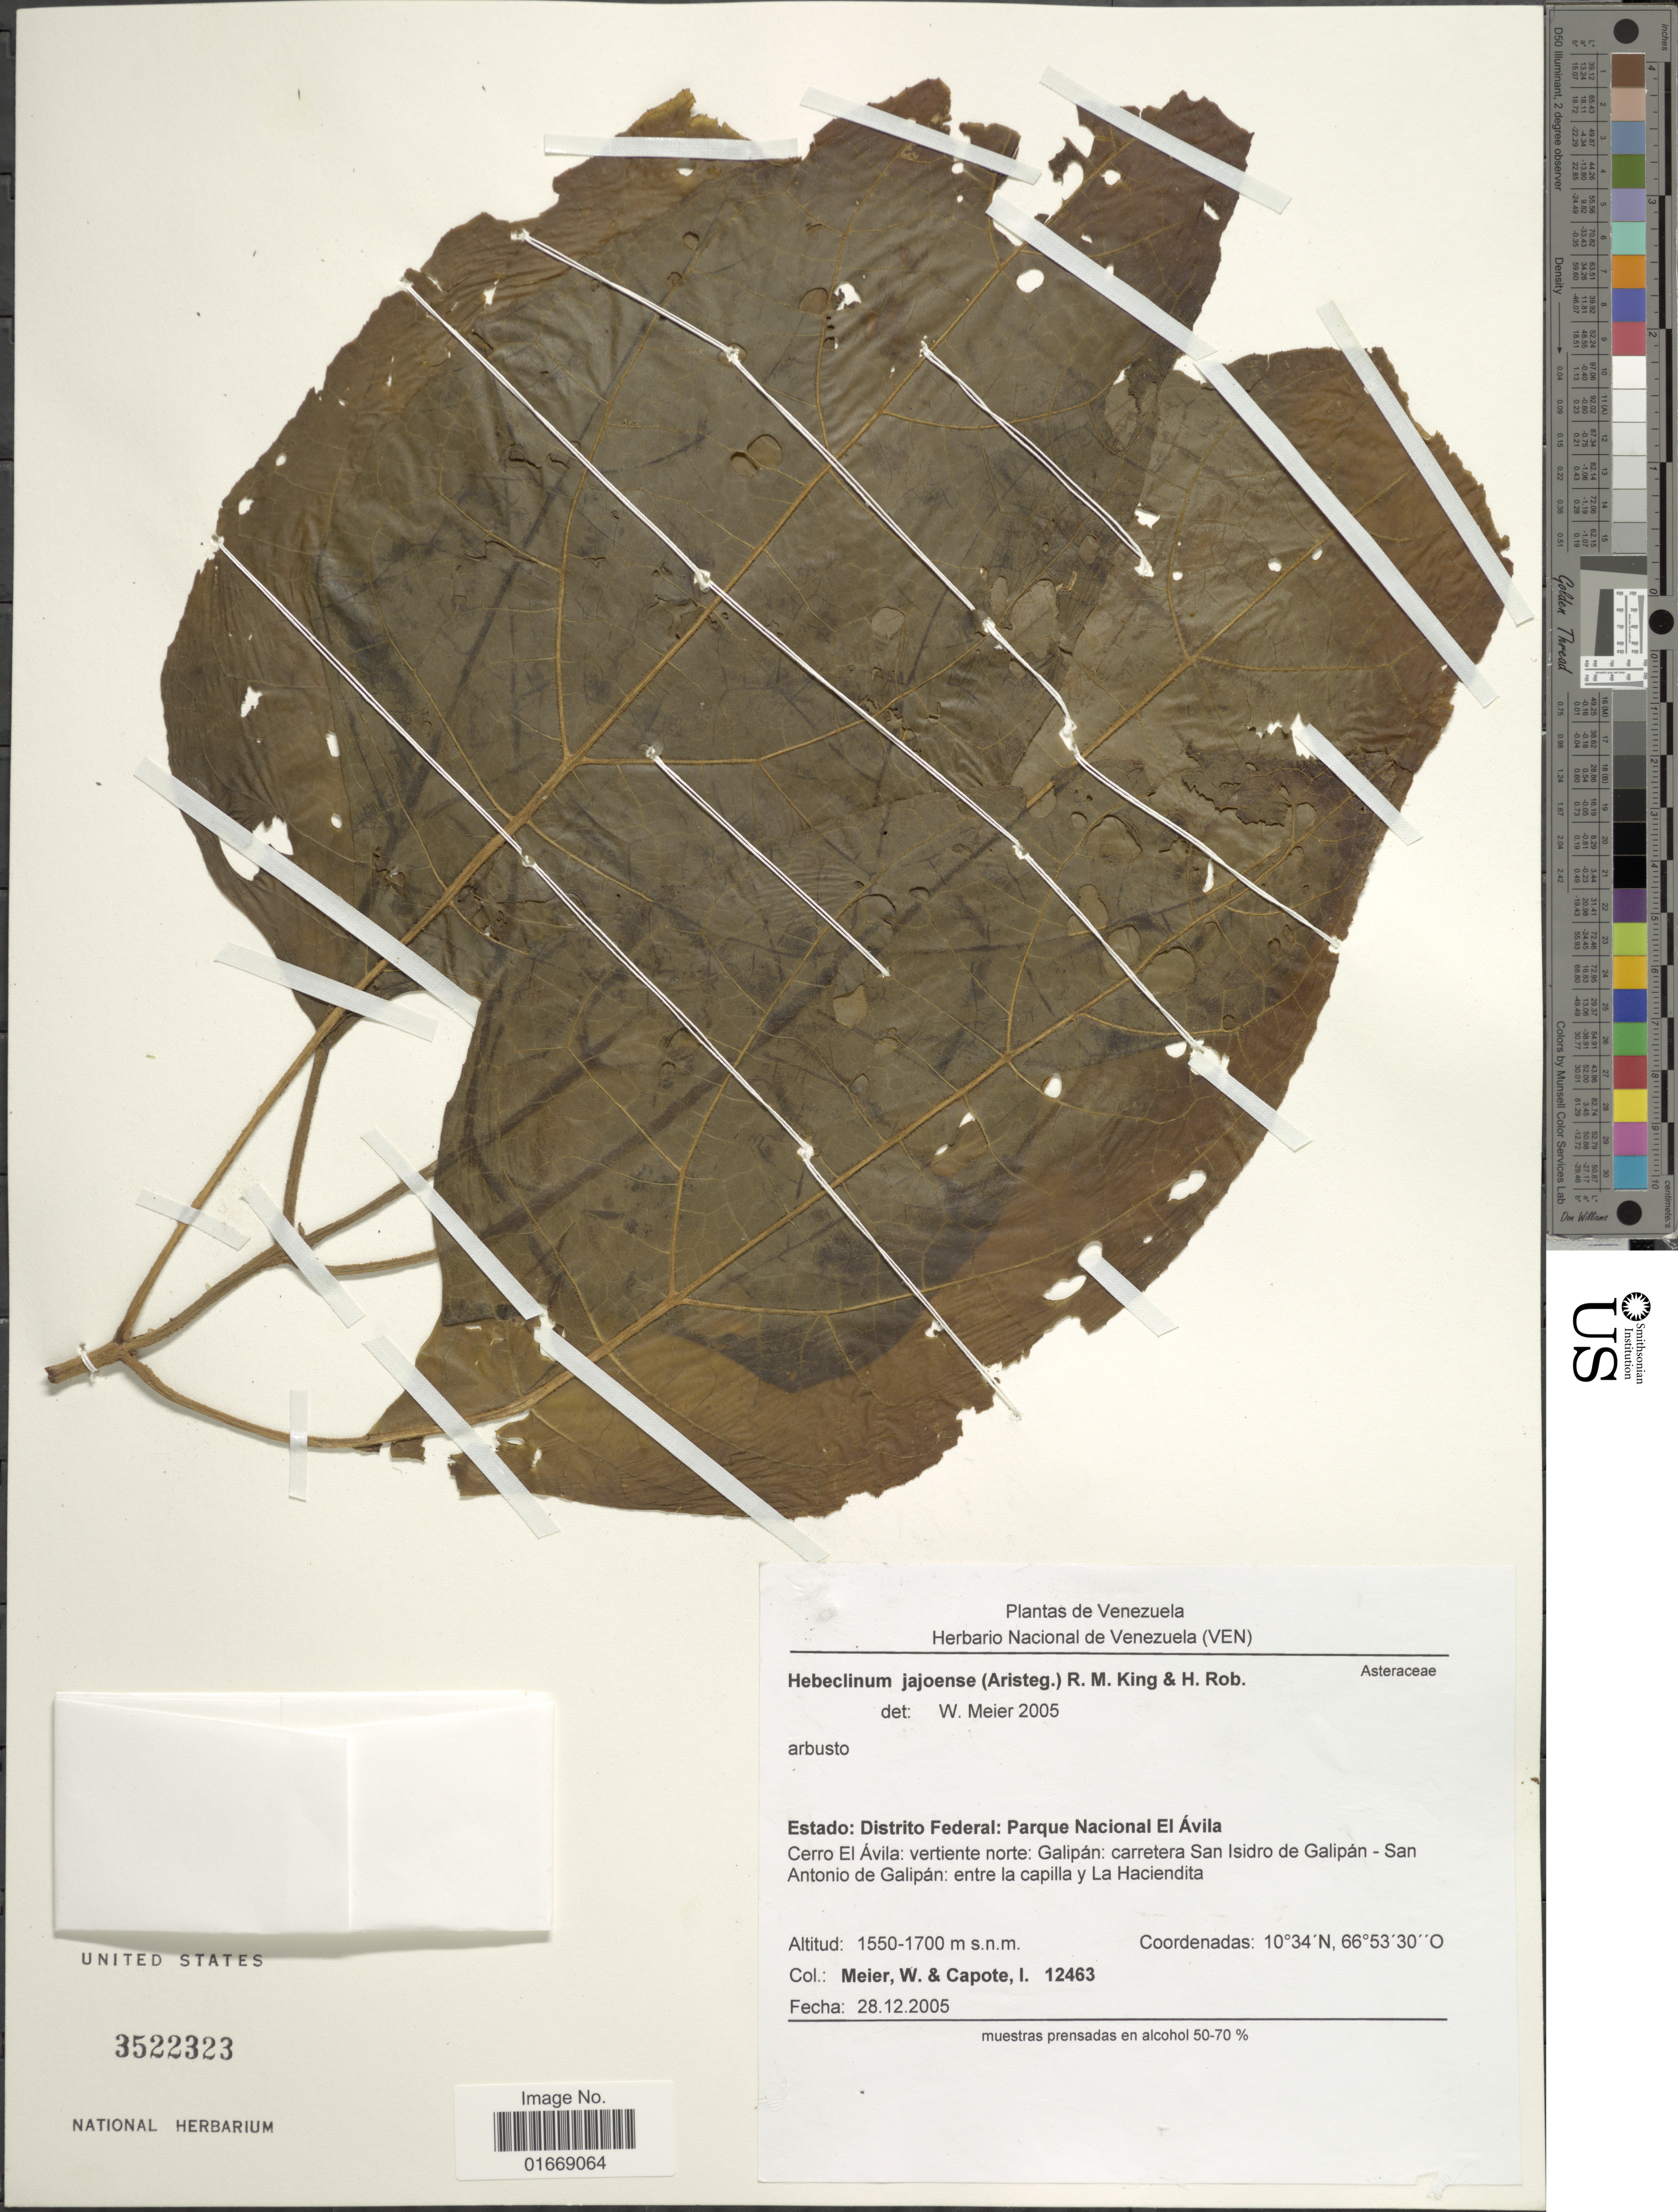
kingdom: Plantae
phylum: Tracheophyta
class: Magnoliopsida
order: Asterales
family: Asteraceae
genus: Hebeclinium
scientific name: Hebeclinium jajoense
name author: (Aristeg.) R.M. King & H. Rob.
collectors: W. Meier & I. Capote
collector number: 12463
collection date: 2005-12-28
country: Venezuela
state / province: Miranda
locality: Estado Distrito Federal, Parque Nacional El Avila, Cerro El Avila, vertiente norte, Galipan, carretera San Isidro de Galipan-San Antonio de Galipan, entre la capilla y La Haciendita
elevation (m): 1550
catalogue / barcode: US 3522323